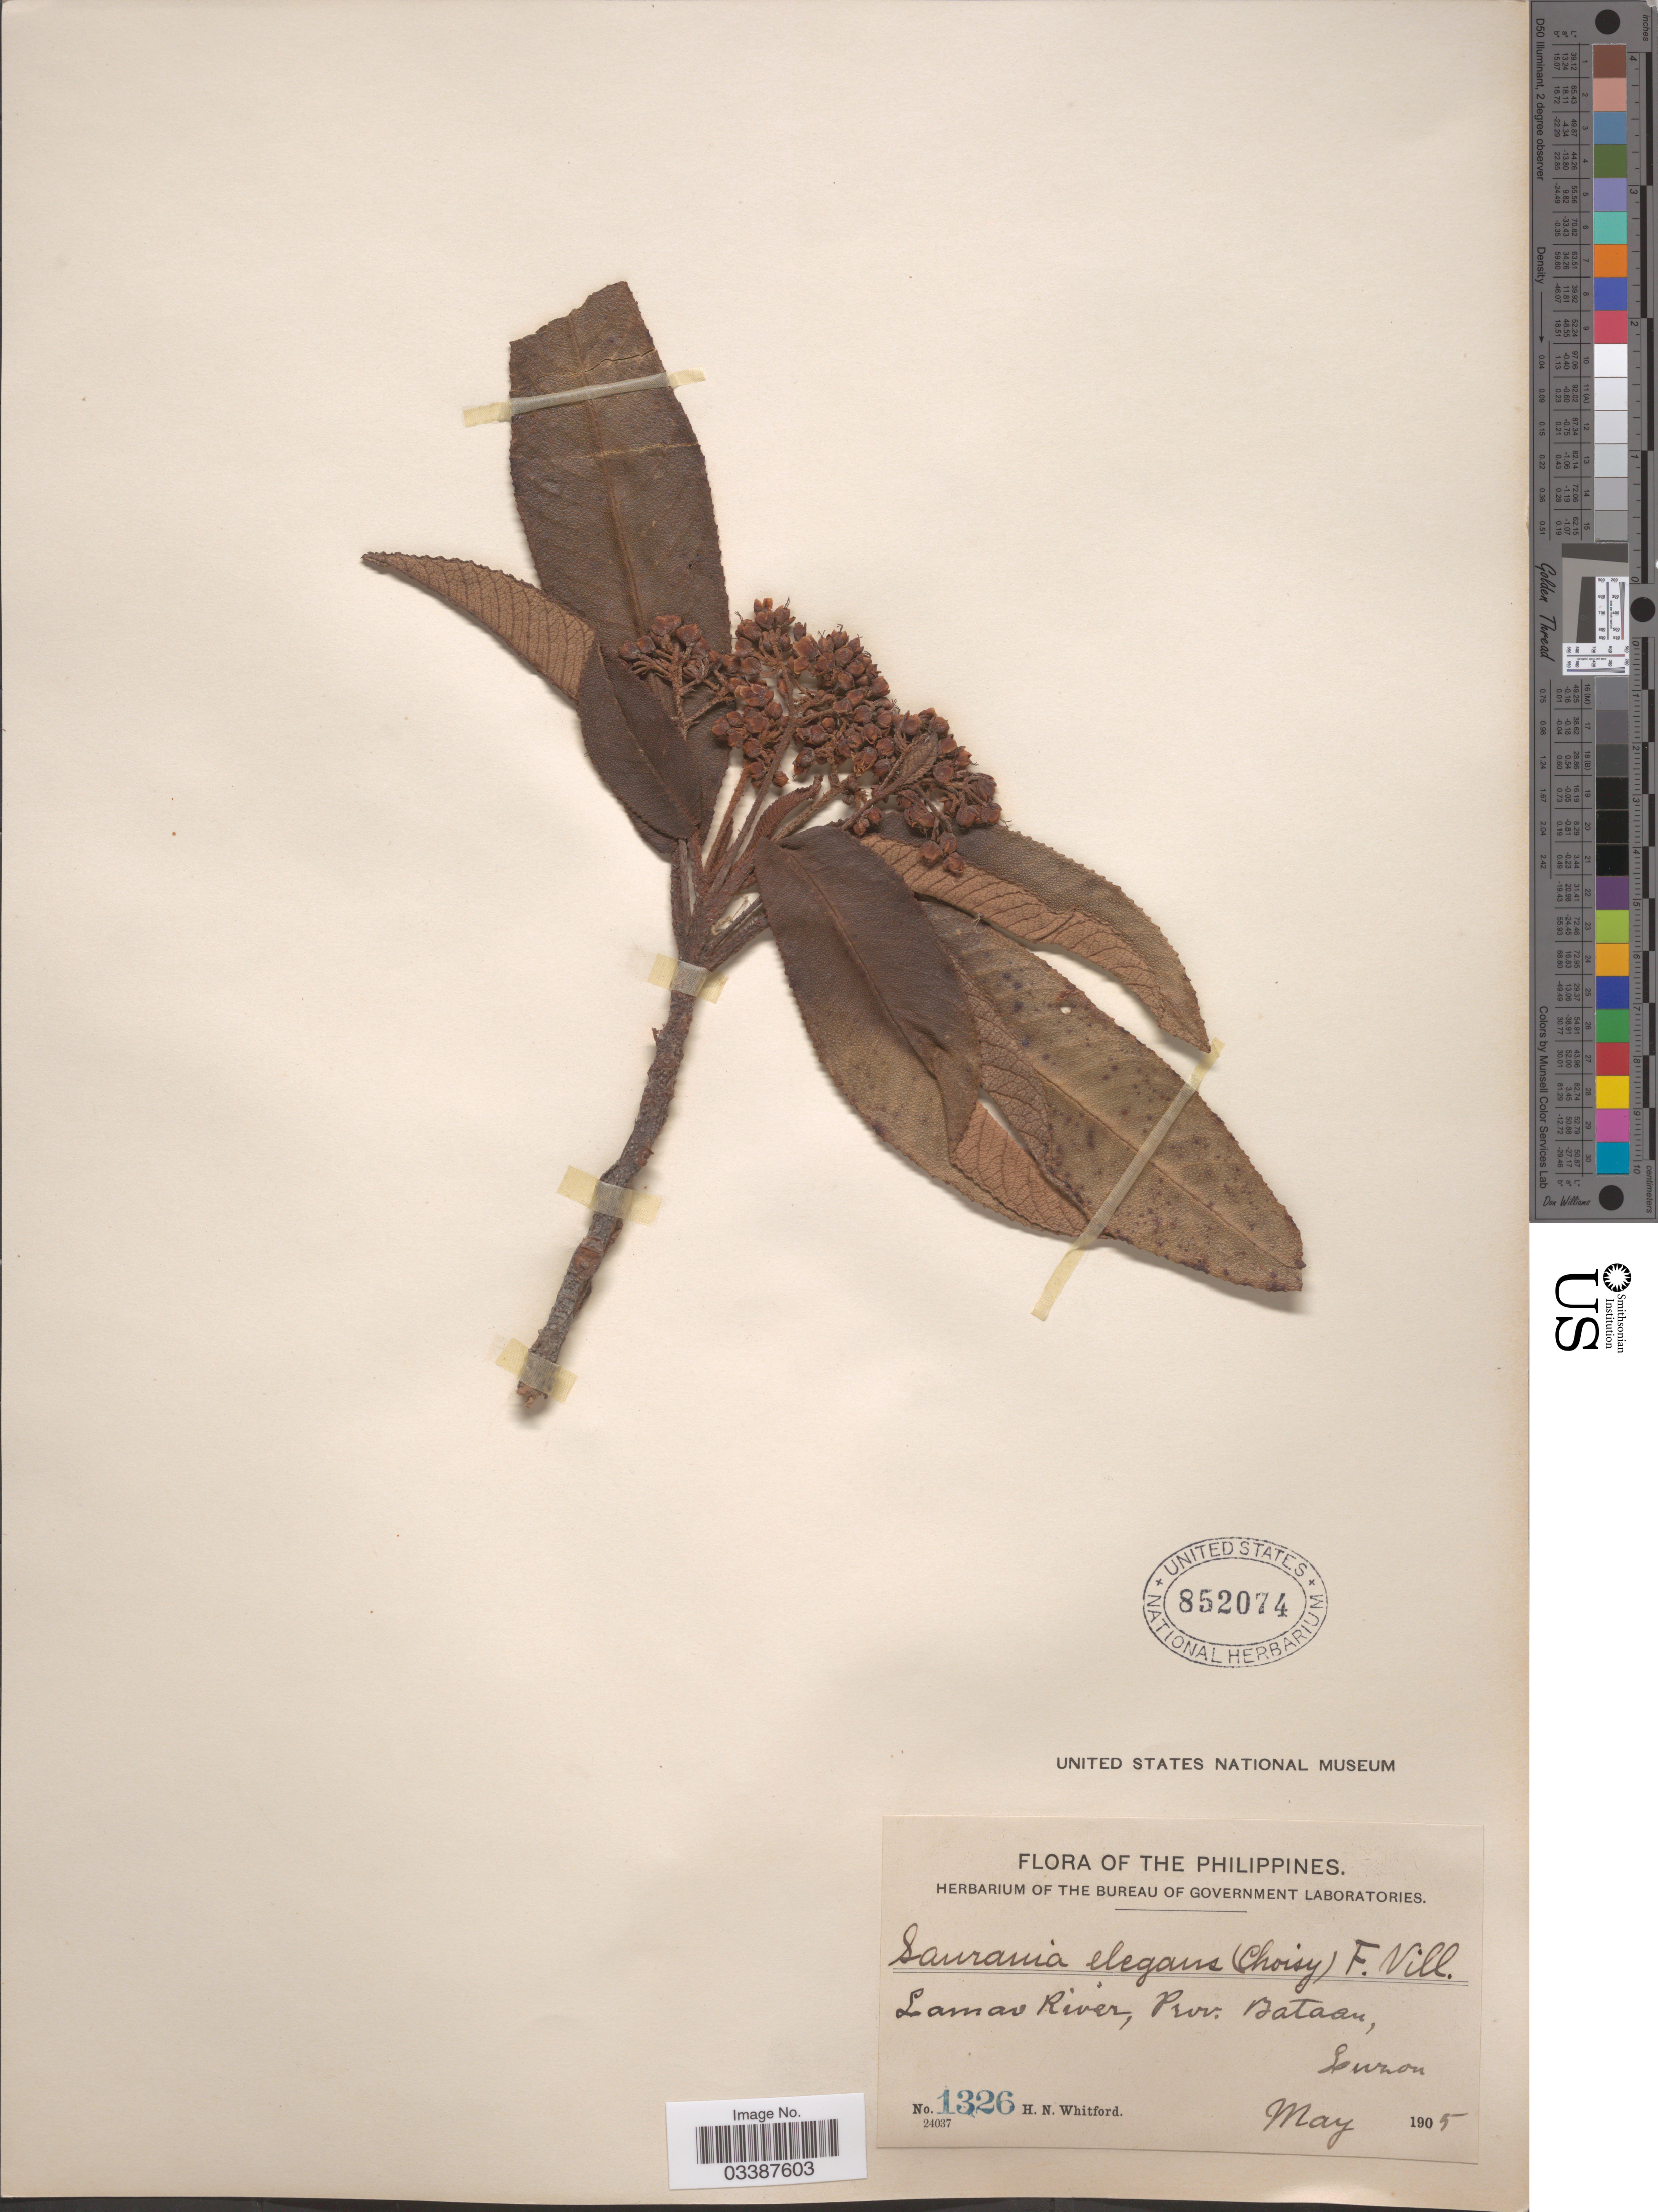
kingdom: Plantae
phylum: Tracheophyta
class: Magnoliopsida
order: Ericales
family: Actinidiaceae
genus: Saurauia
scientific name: Saurauia elegans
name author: Fern.-Vill.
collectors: H. N. Whitford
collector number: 1326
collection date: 1905-05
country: Philippines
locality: Lamao River, Prov. Bataan, Luzon.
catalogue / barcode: US 852074